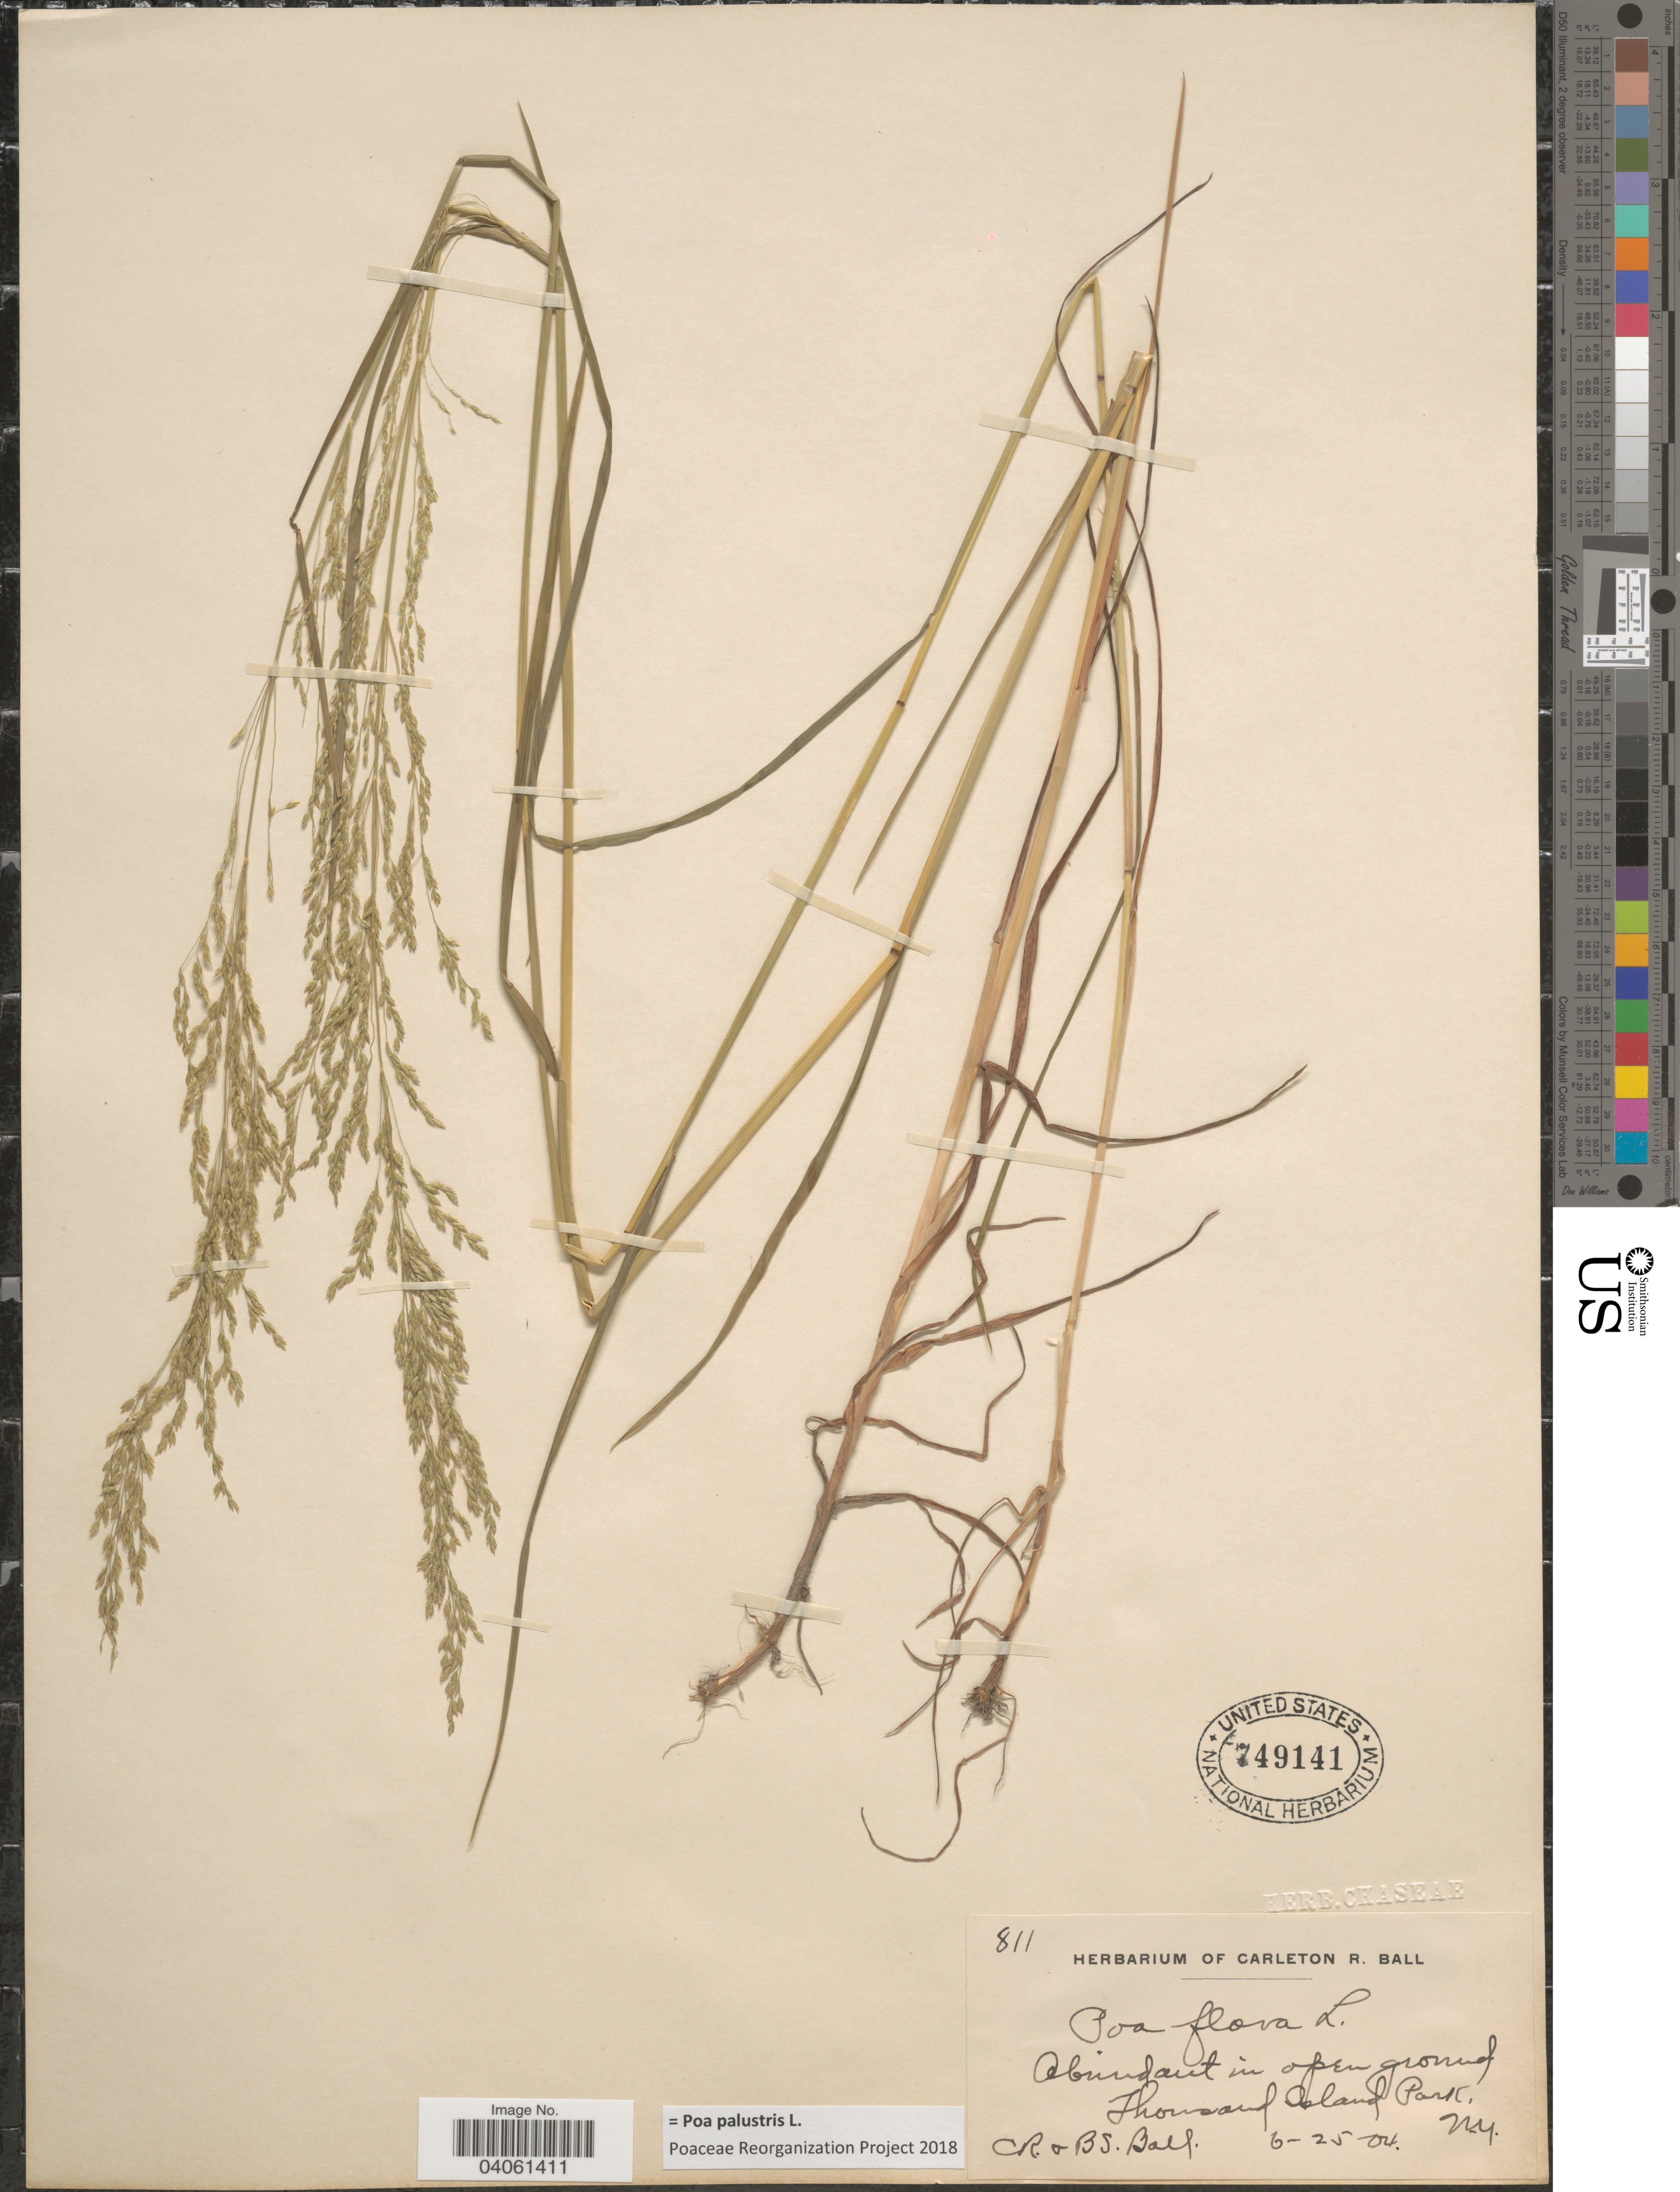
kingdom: Plantae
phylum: Tracheophyta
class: Liliopsida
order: Poales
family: Poaceae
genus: Poa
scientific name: Poa palustris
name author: L.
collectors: C. R. Ball & B. S. Ball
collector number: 811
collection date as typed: Transcribed d/m/y: 25/6/4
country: United States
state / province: New York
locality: Thousand Island Park.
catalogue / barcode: US 749141